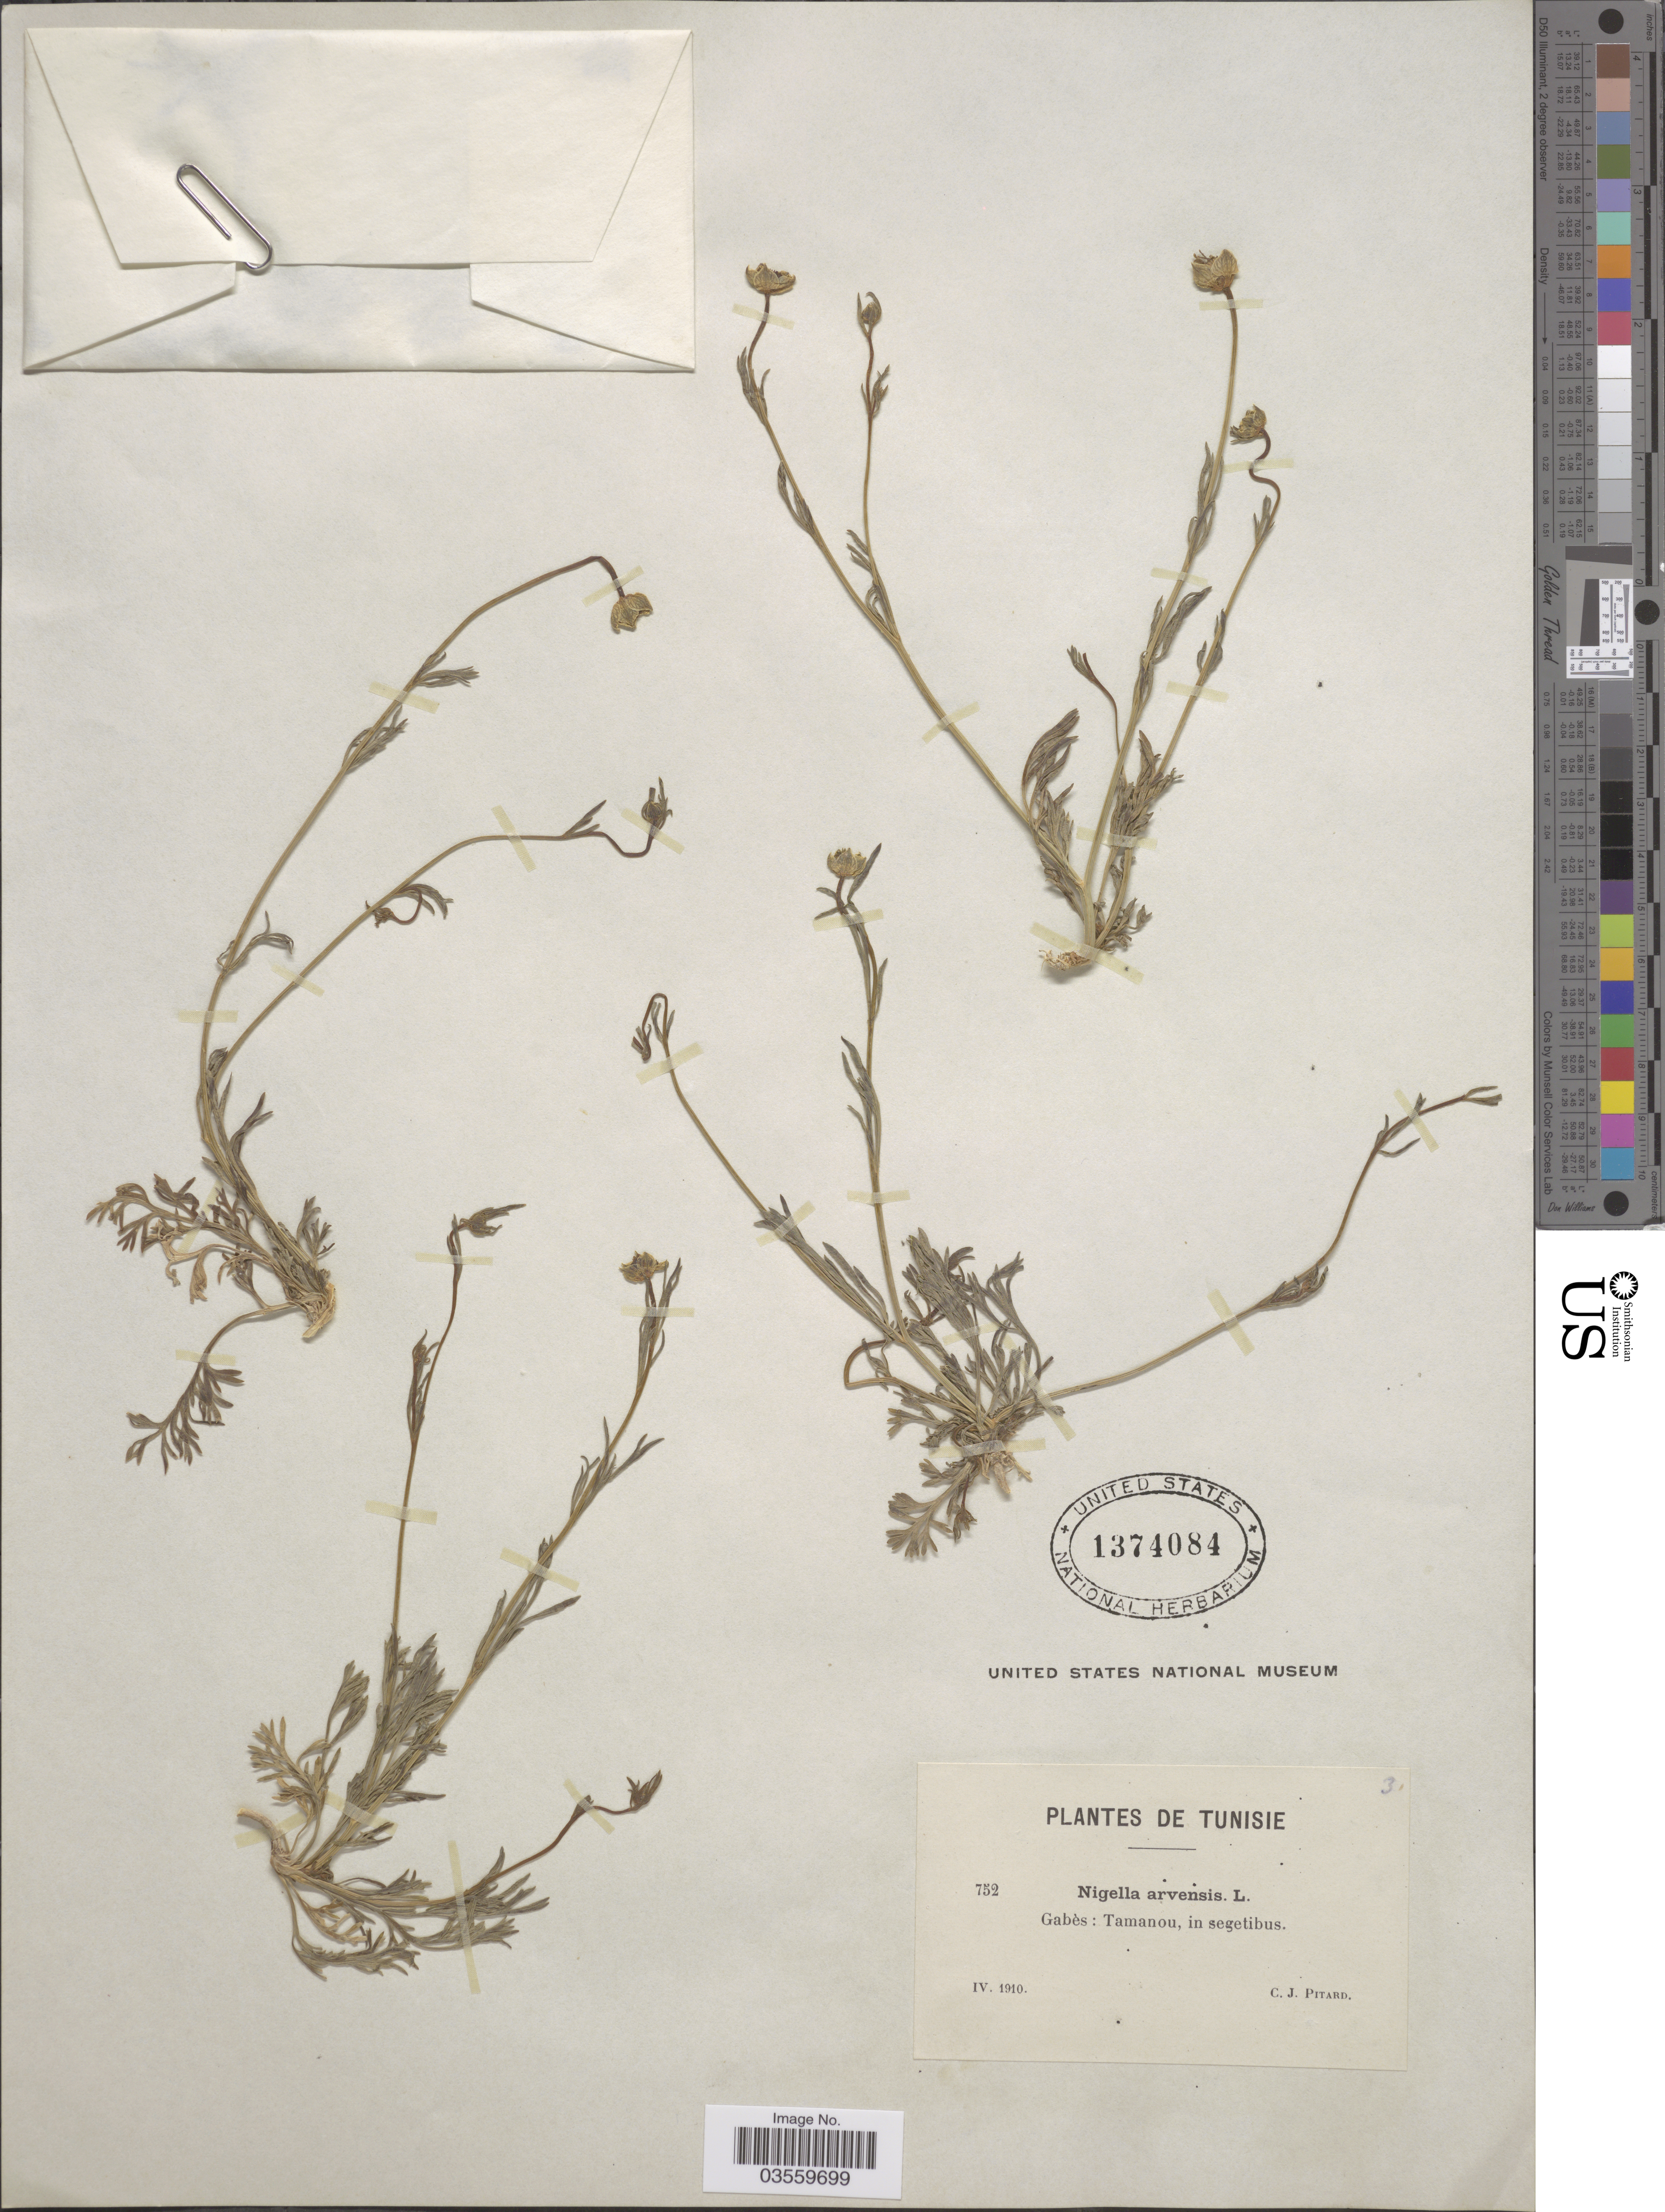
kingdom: Plantae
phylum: Tracheophyta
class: Magnoliopsida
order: Ranunculales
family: Ranunculaceae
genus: Nigella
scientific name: Nigella arvensis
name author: L.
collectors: C. Pitard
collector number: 752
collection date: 1910-04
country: Tunisia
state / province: Gabès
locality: Tamanou.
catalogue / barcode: US 1374084